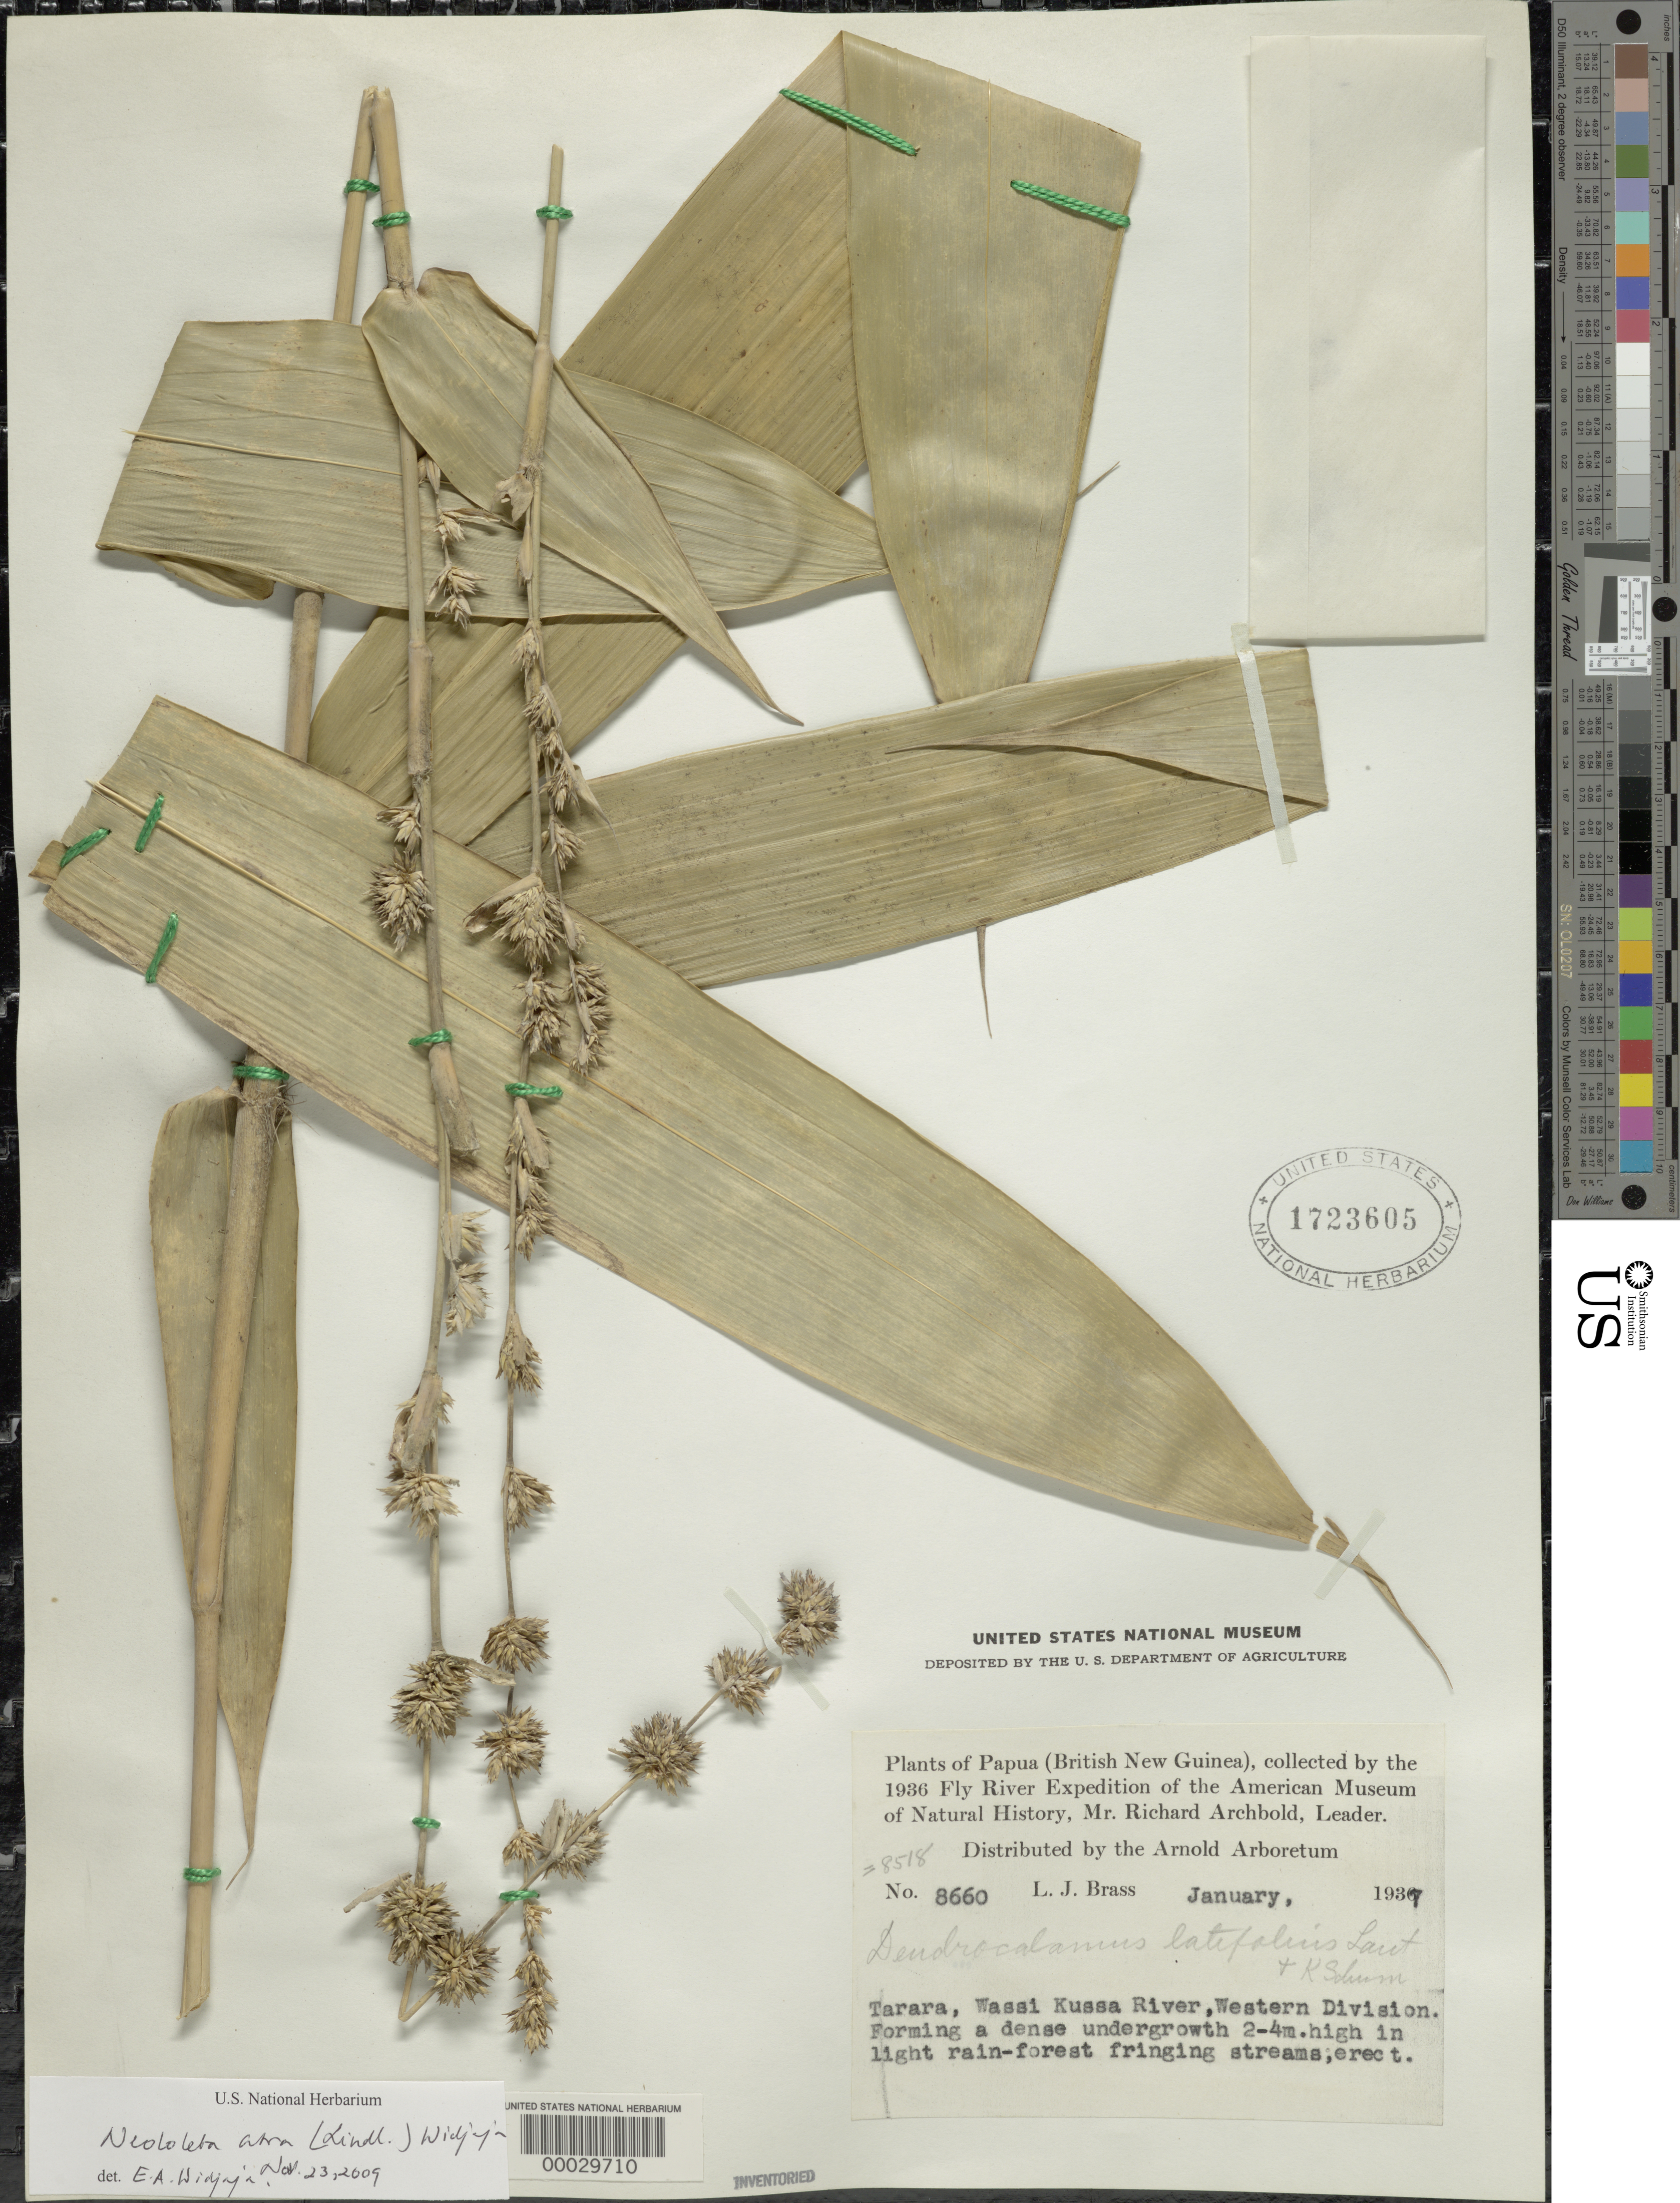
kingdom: Plantae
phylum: Tracheophyta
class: Liliopsida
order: Poales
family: Poaceae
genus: Neololeba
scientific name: Neololeba atra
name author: (Lindl.) Widjaja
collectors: L. J. Brass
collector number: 8660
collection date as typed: Jan 1937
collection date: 1937-01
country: Indonesia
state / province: Papua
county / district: Papua Barat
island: New Guinea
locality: Tarara, Wassi Kkusa River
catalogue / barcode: US 1723605